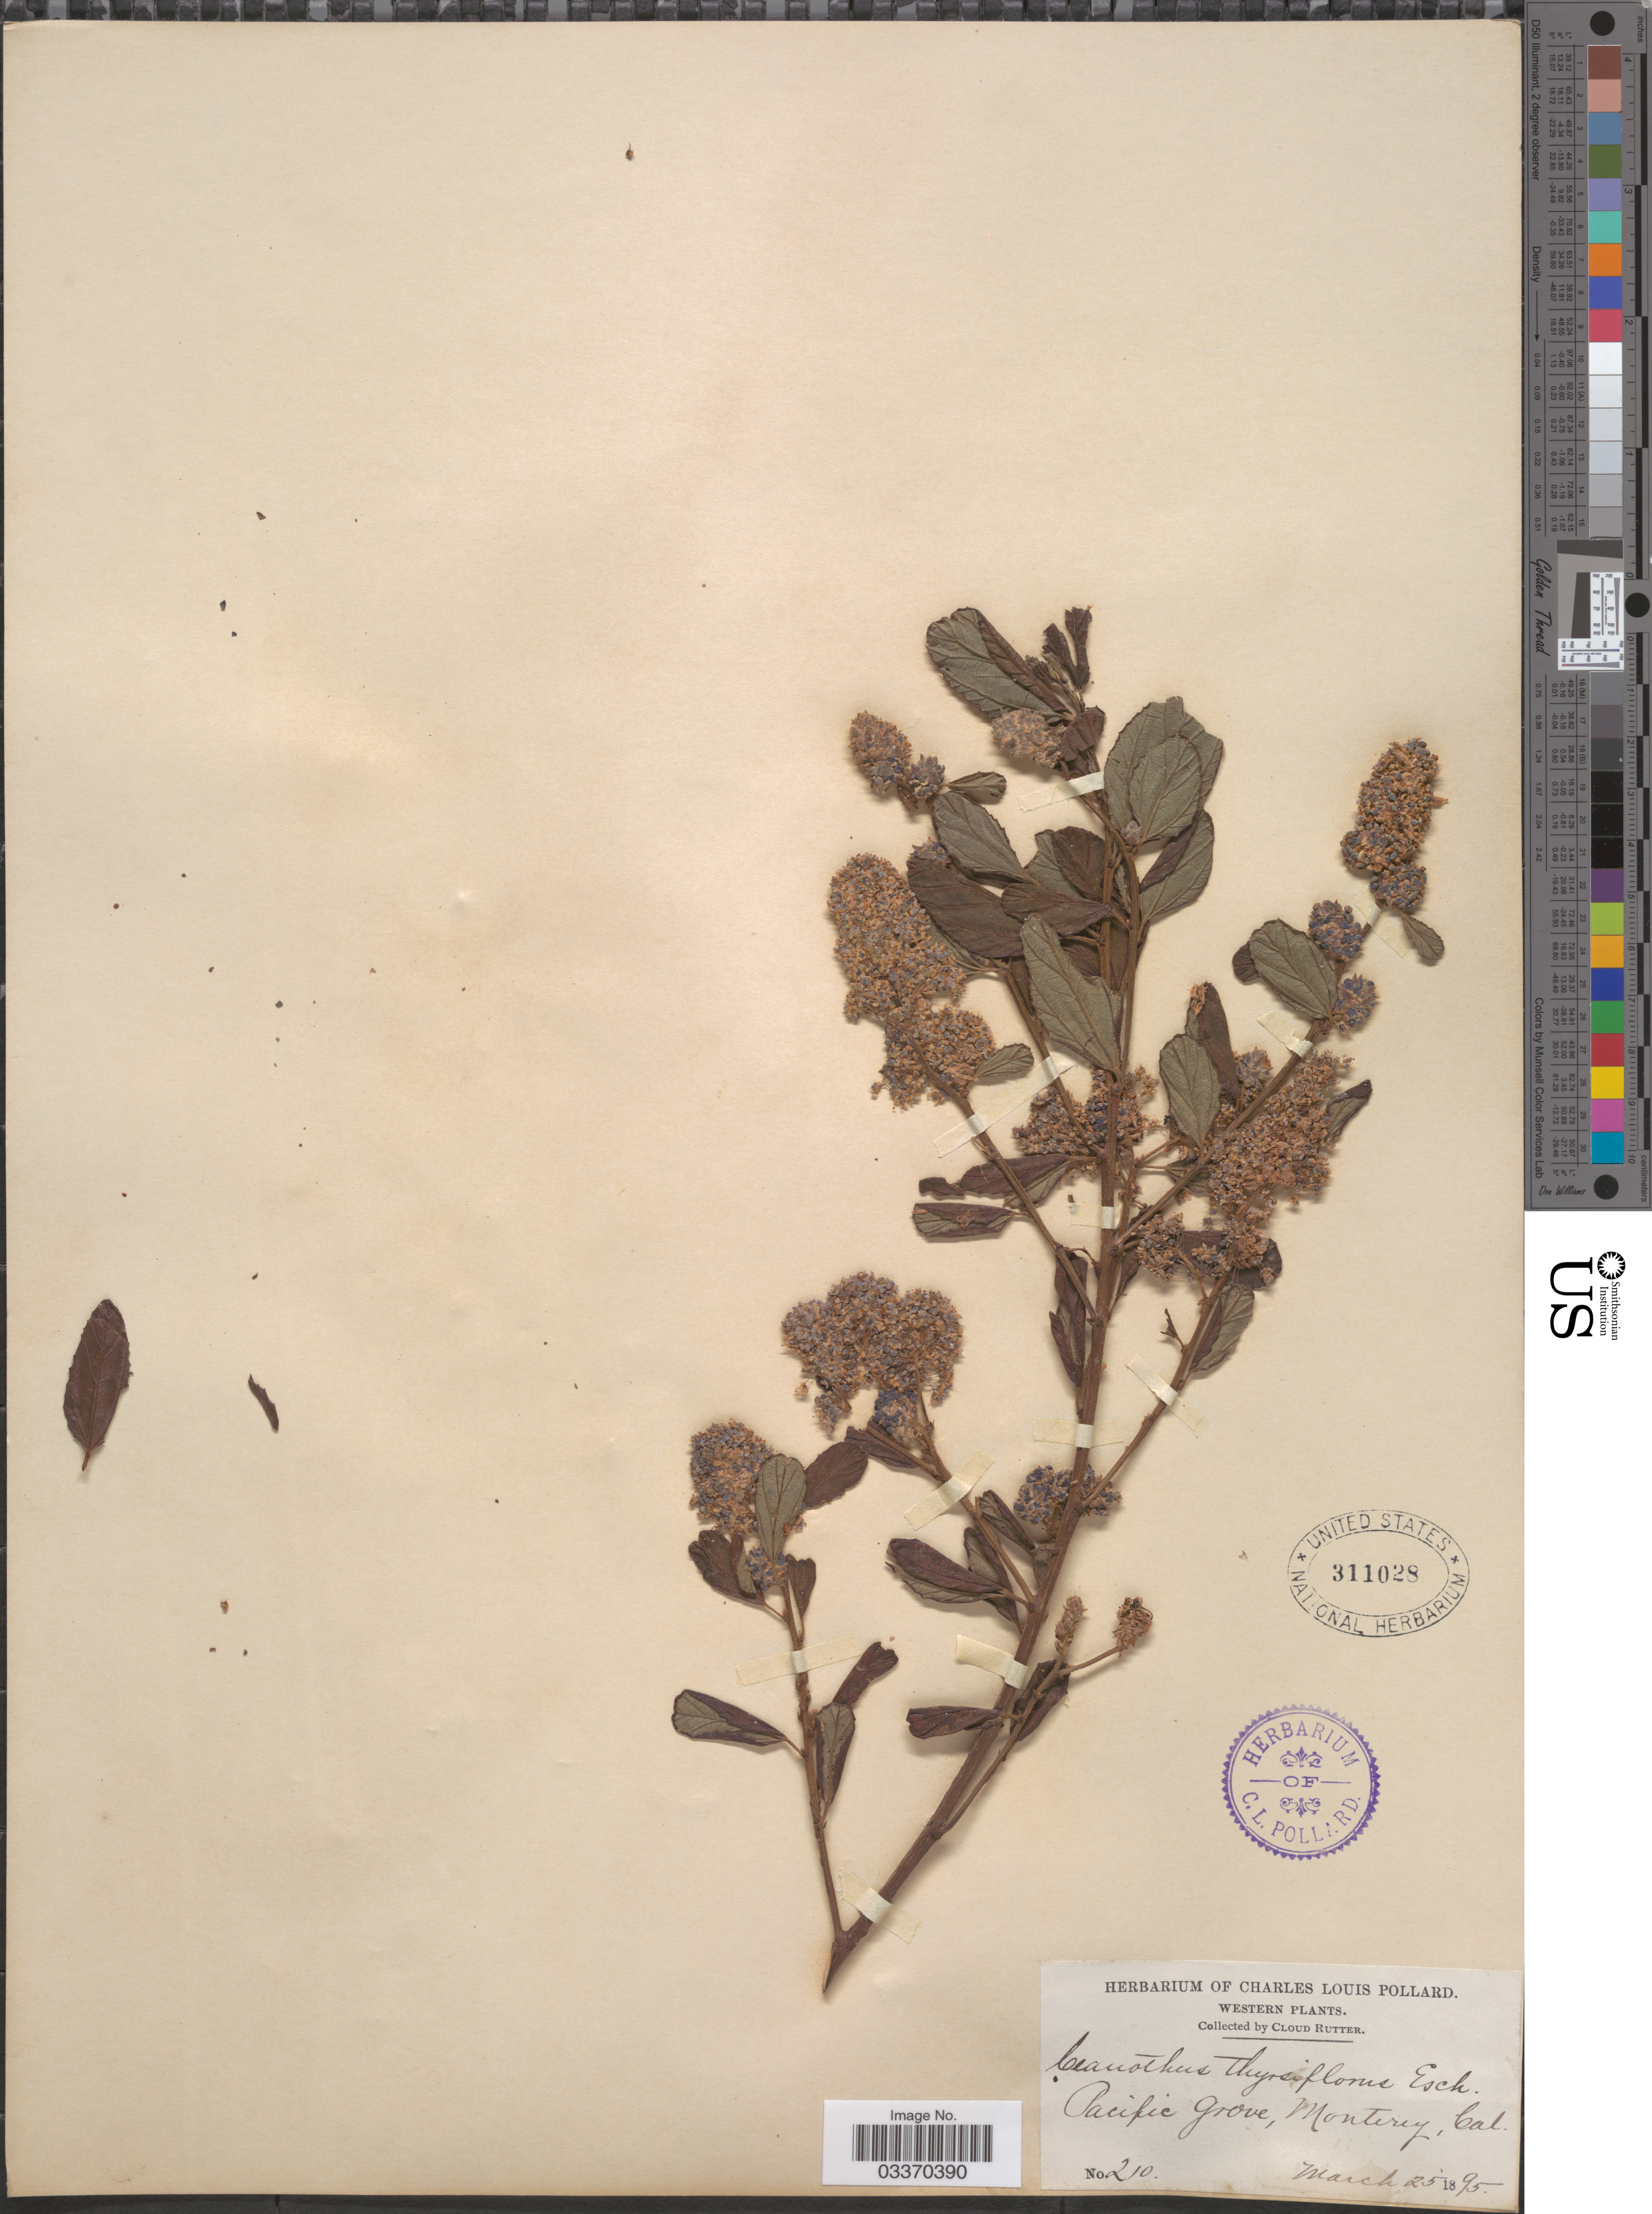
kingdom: Plantae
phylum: Tracheophyta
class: Magnoliopsida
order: Rosales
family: Rhamnaceae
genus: Ceanothus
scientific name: Ceanothus thyrsiflorus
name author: Eschsch.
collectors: C. Rutter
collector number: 210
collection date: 1895-03-25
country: United States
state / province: California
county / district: Monterey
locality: Western. Pacific grove, Monterey.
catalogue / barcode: US 311028